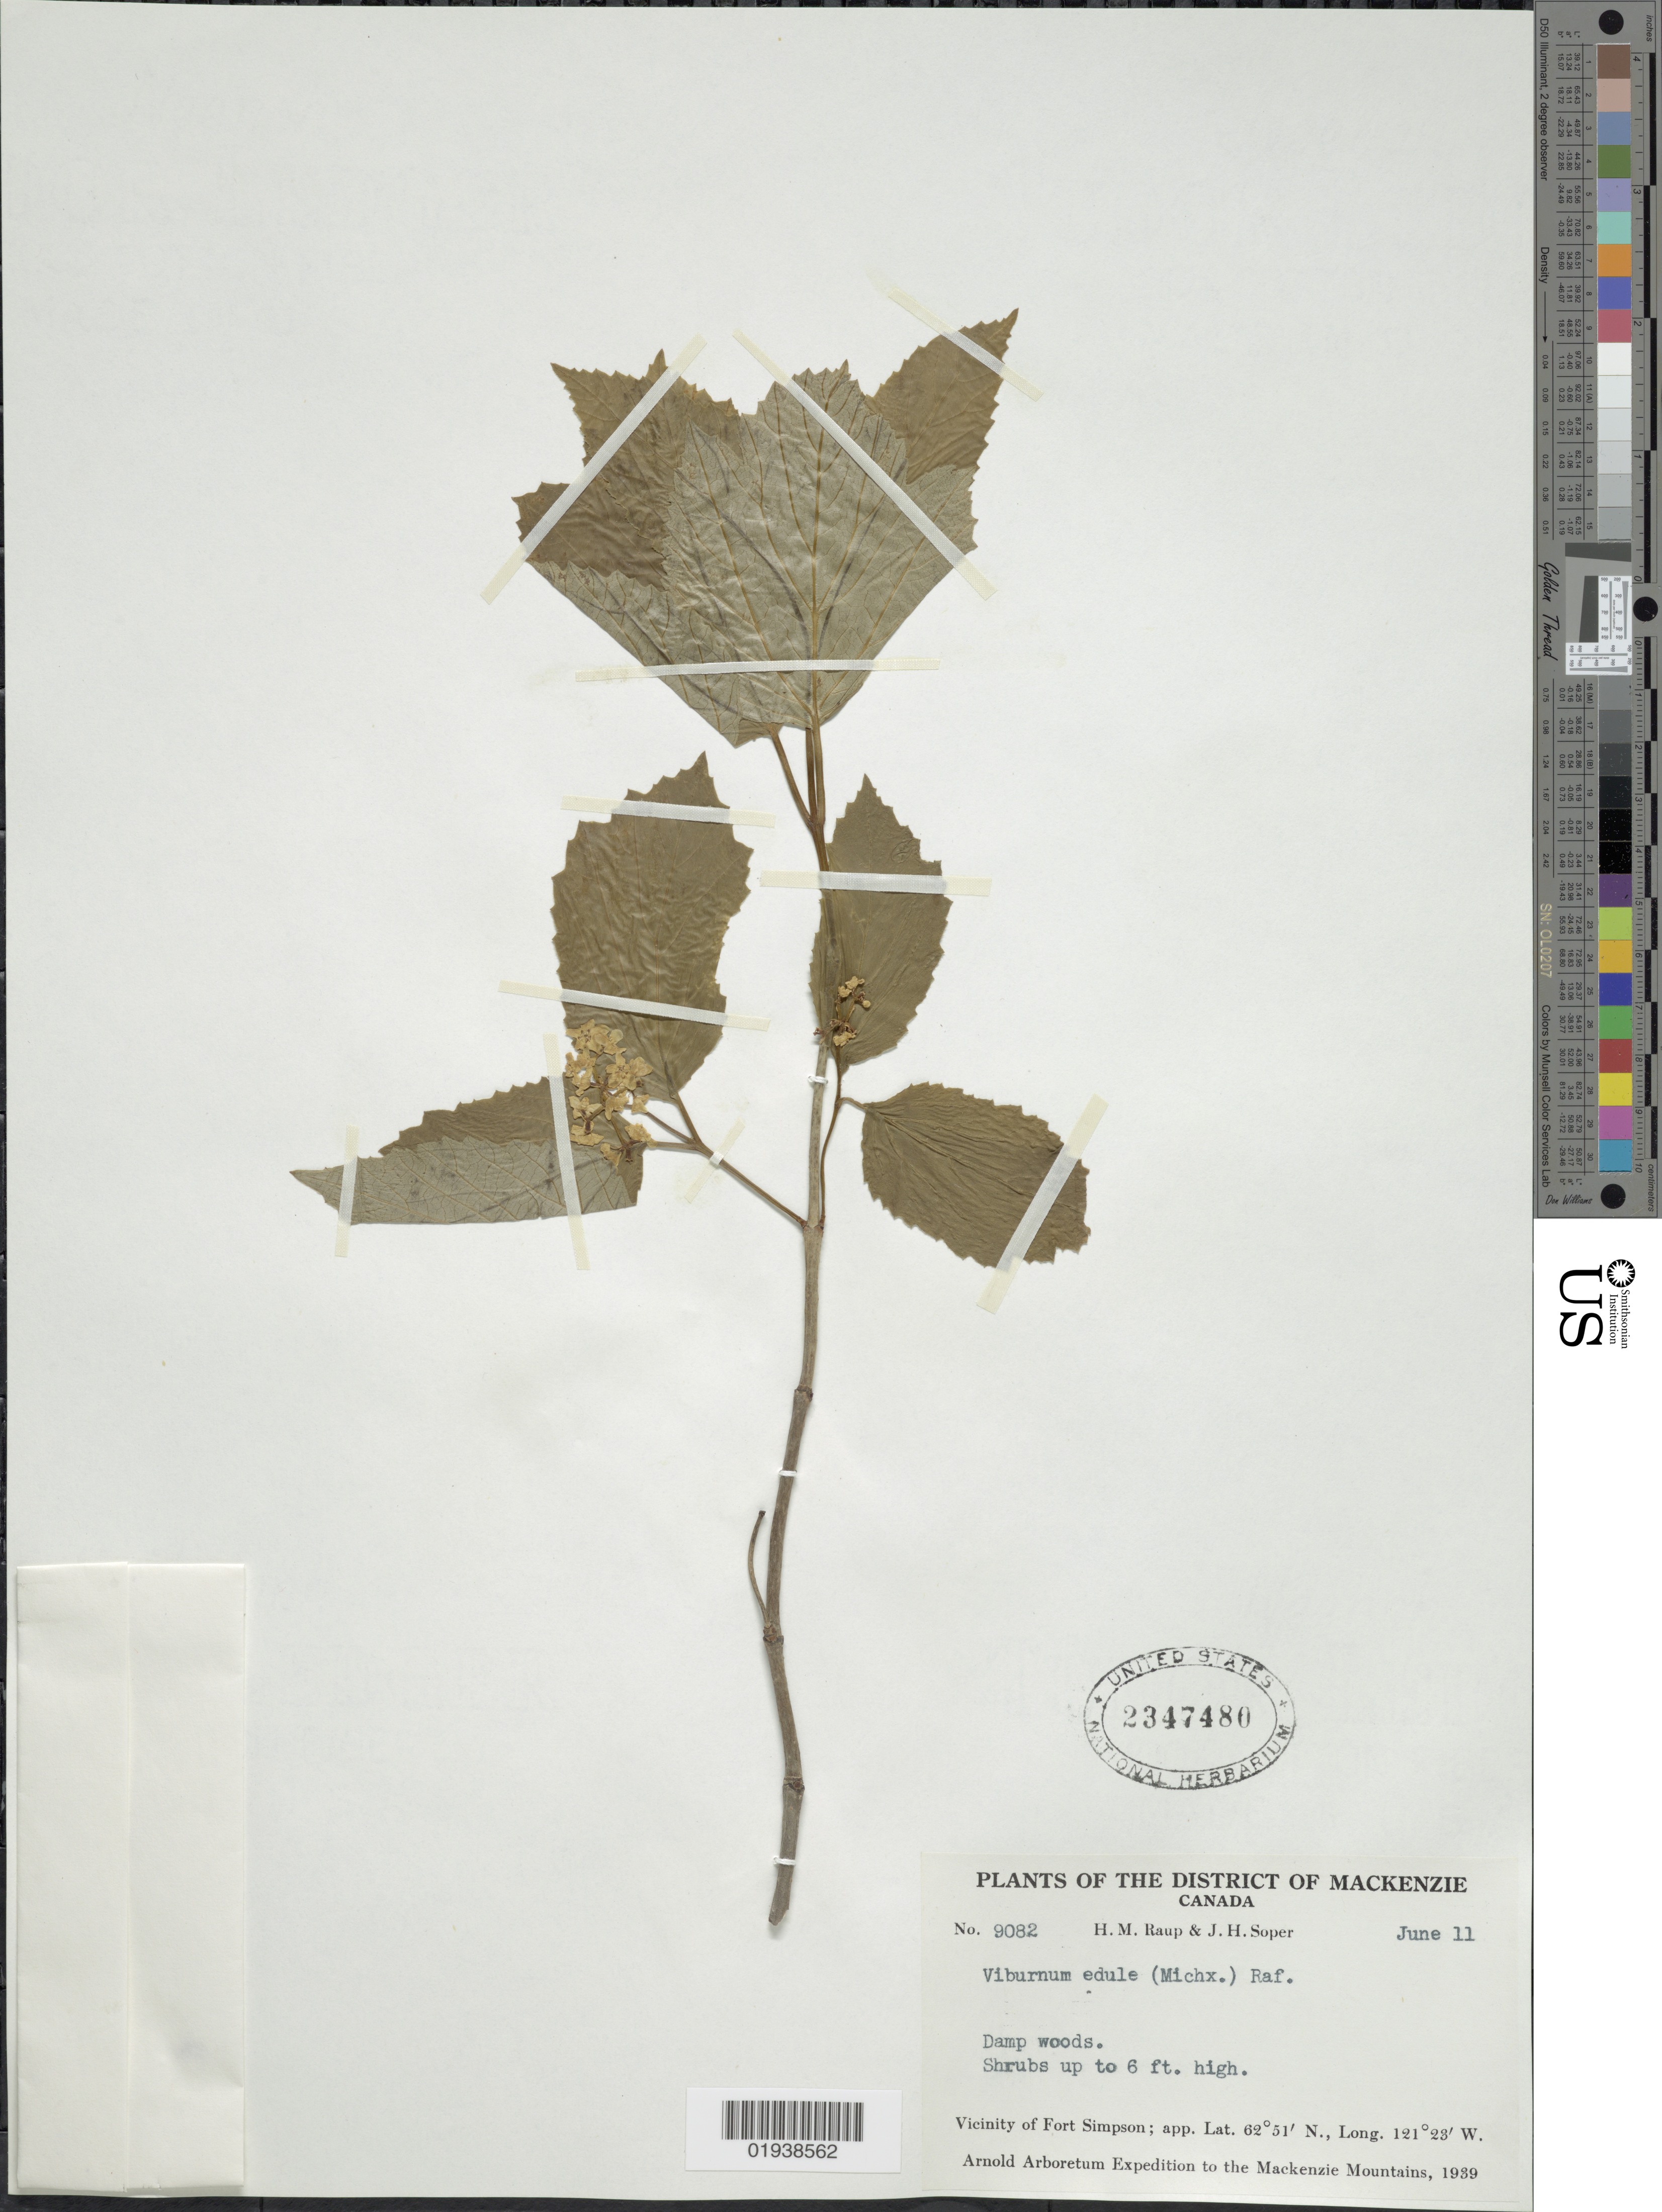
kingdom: Plantae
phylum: Tracheophyta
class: Magnoliopsida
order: Dipsacales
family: Viburnaceae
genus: Viburnum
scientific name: Viburnum edule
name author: (Michx.) Raf.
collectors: H. Raup & J. H. Soper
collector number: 9082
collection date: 1939-06-11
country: Canada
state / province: Northwest Territories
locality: The District of Mackenzie, Vicinity of Fort Simpson, Mackenzie Mountains.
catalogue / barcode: US 2347480